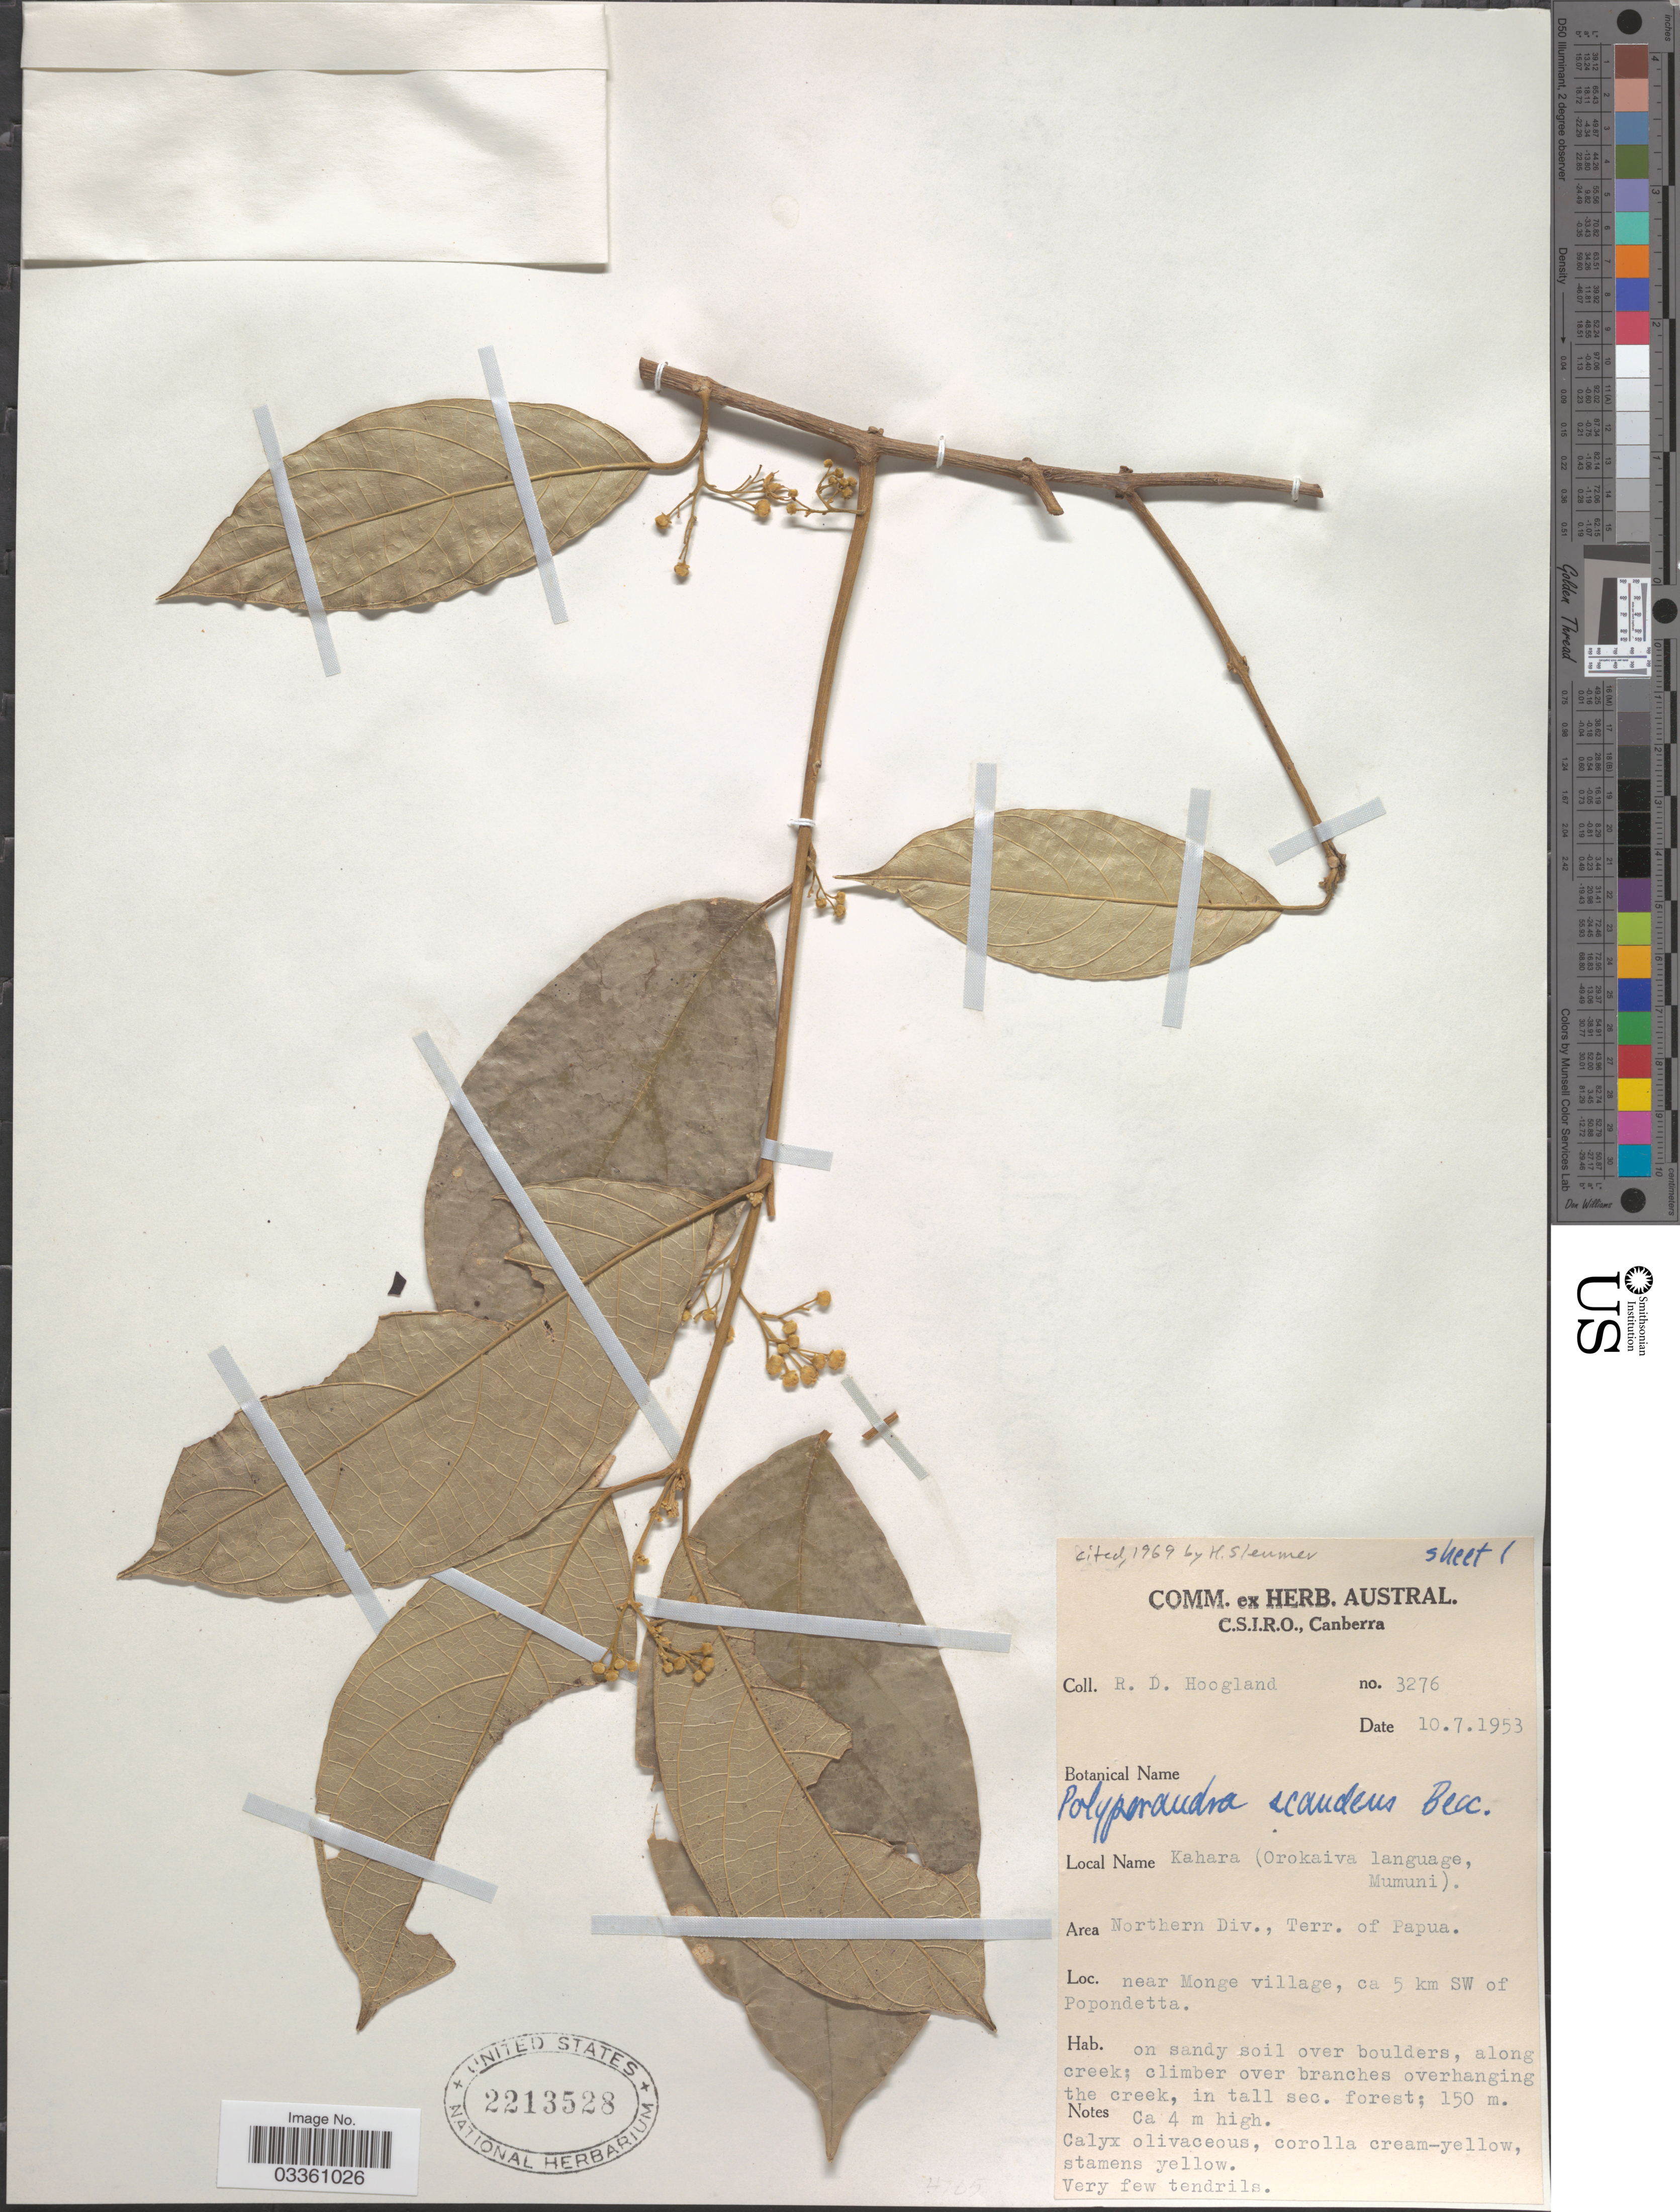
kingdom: Plantae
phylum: Tracheophyta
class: Magnoliopsida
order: Icacinales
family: Icacinaceae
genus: Iodes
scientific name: Iodes scandens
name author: (Becc.) Utteridge & Byng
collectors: R. D. Hoogland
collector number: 3276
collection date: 1953-07-10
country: Papua New Guinea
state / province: Northern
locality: Area Northern Div., Terr. of Papua. Near Monge village, ca 5 km SW of Popondetta.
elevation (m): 150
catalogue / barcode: US 2213528